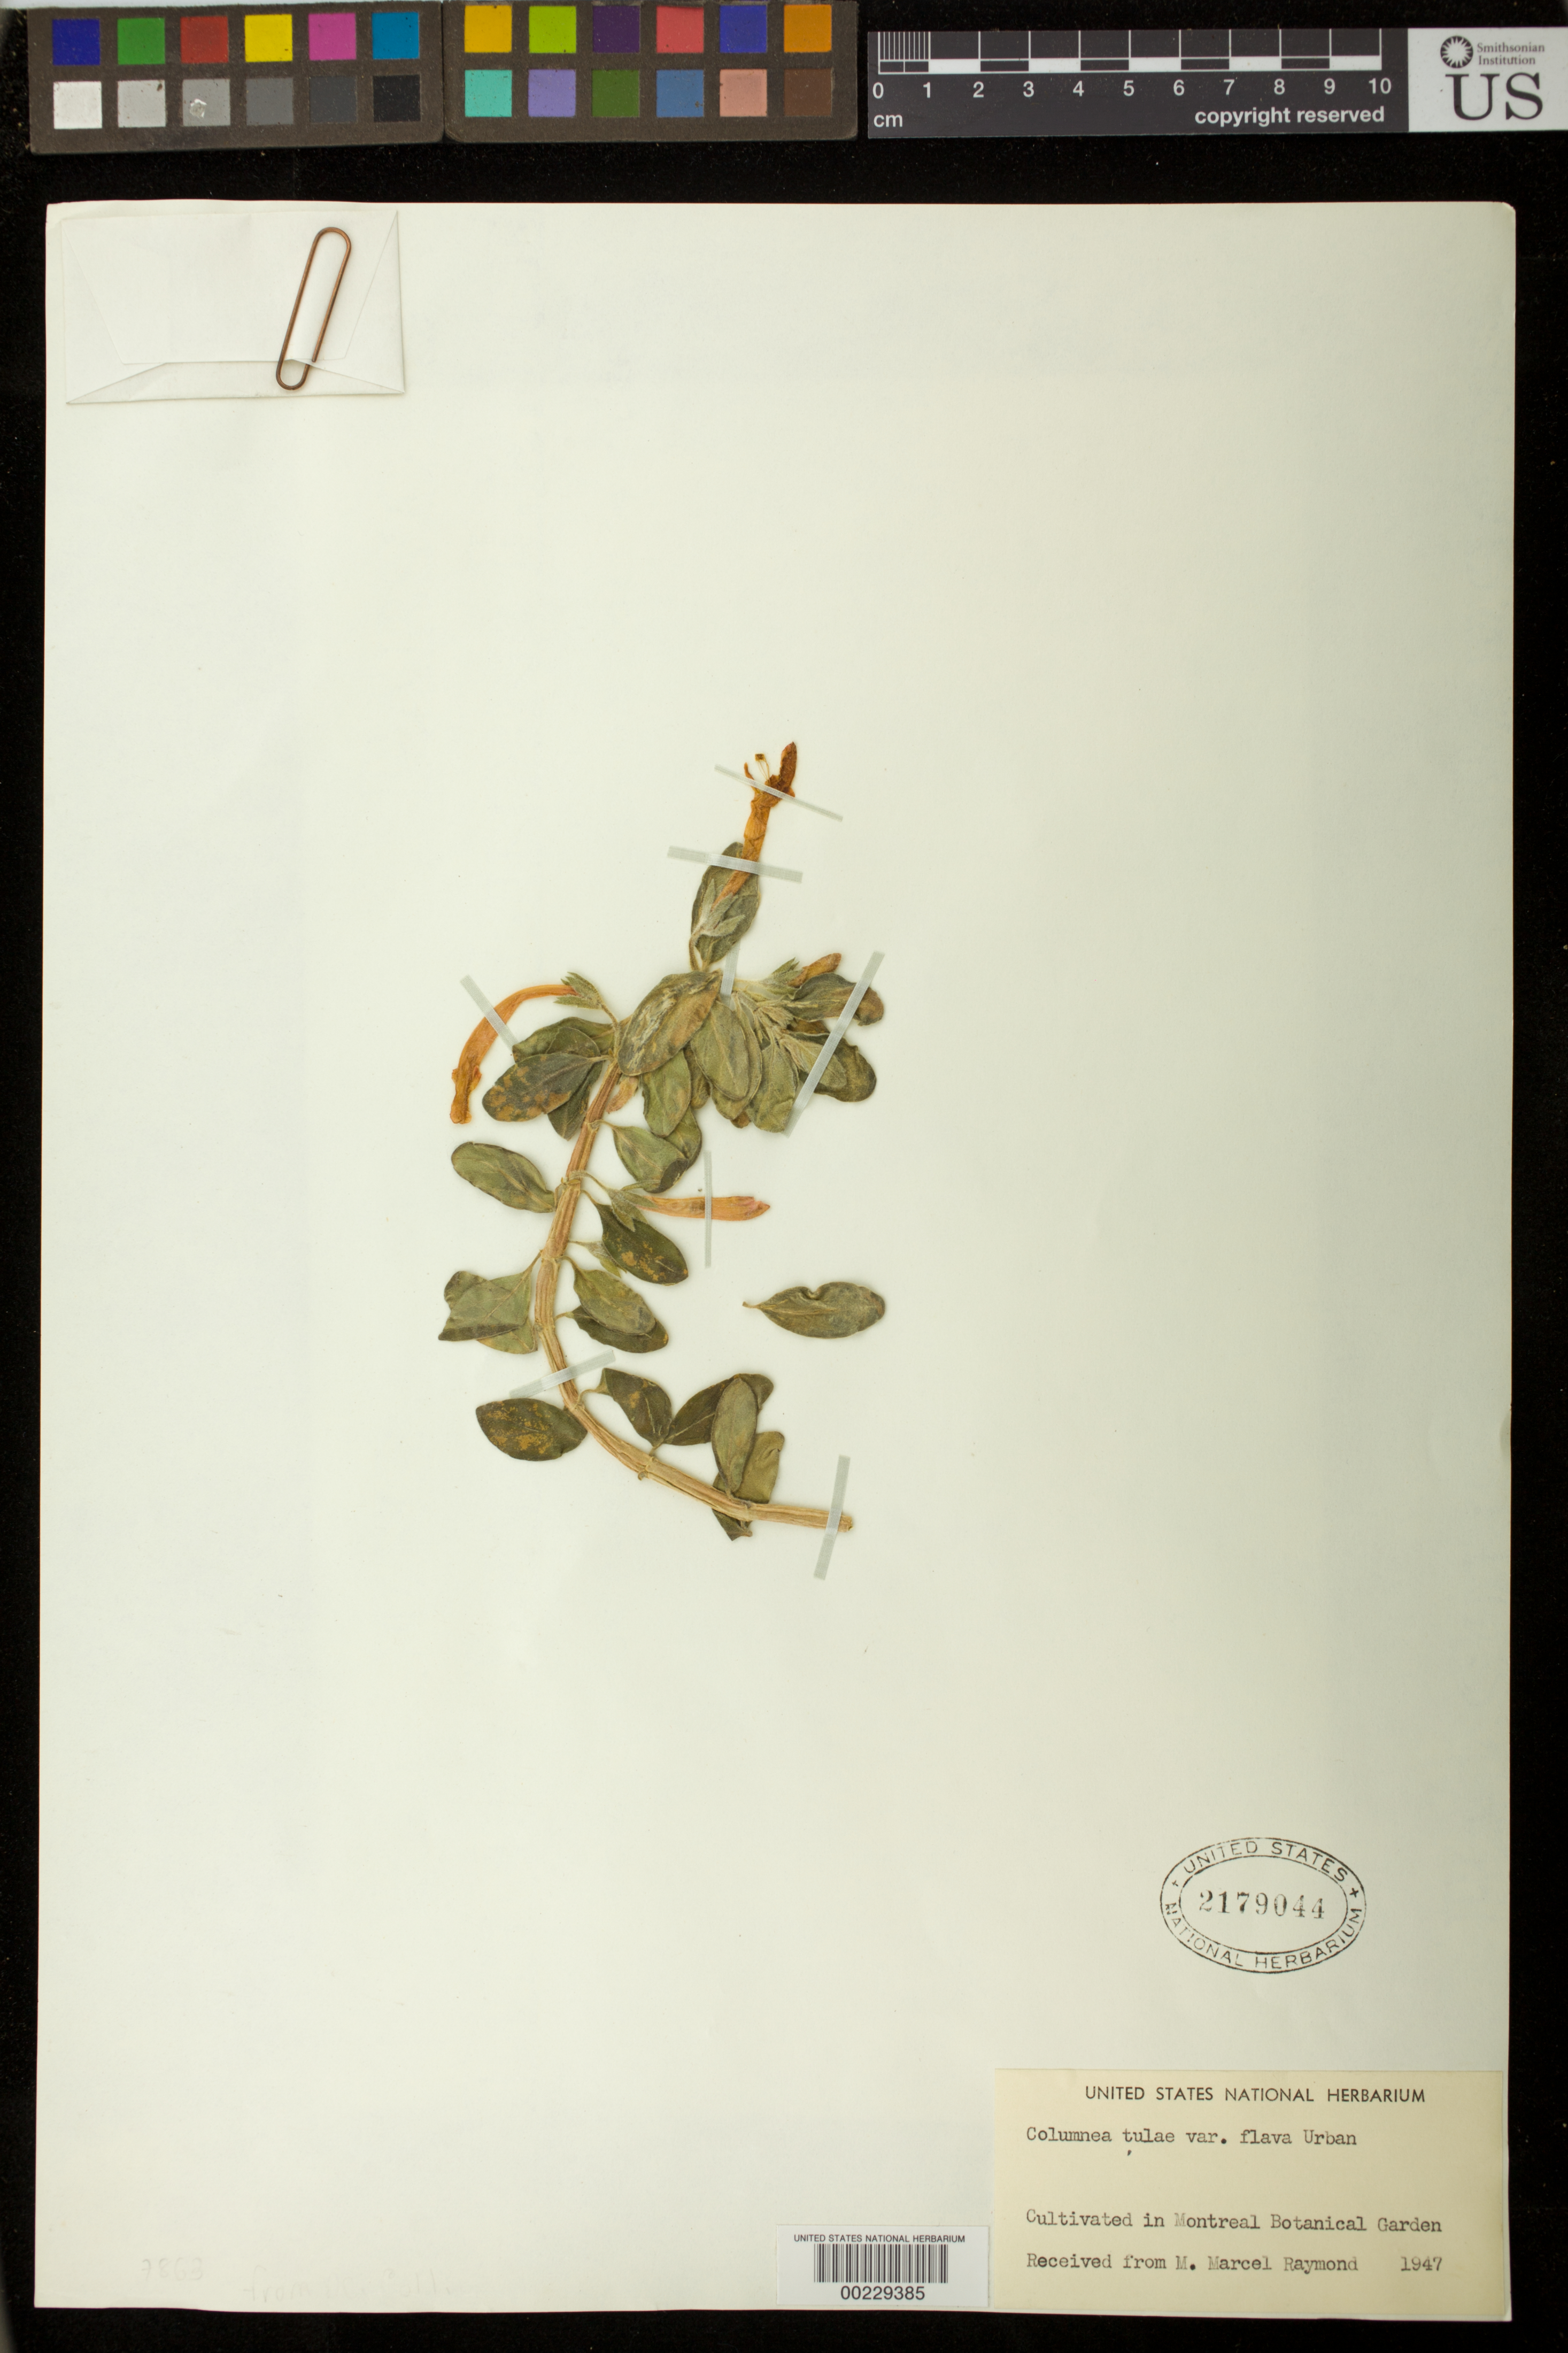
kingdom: Plantae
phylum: Tracheophyta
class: Magnoliopsida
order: Lamiales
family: Gesneriaceae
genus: Columnea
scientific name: Columnea tulae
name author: Urb.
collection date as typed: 1947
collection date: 1947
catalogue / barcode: US 2179044